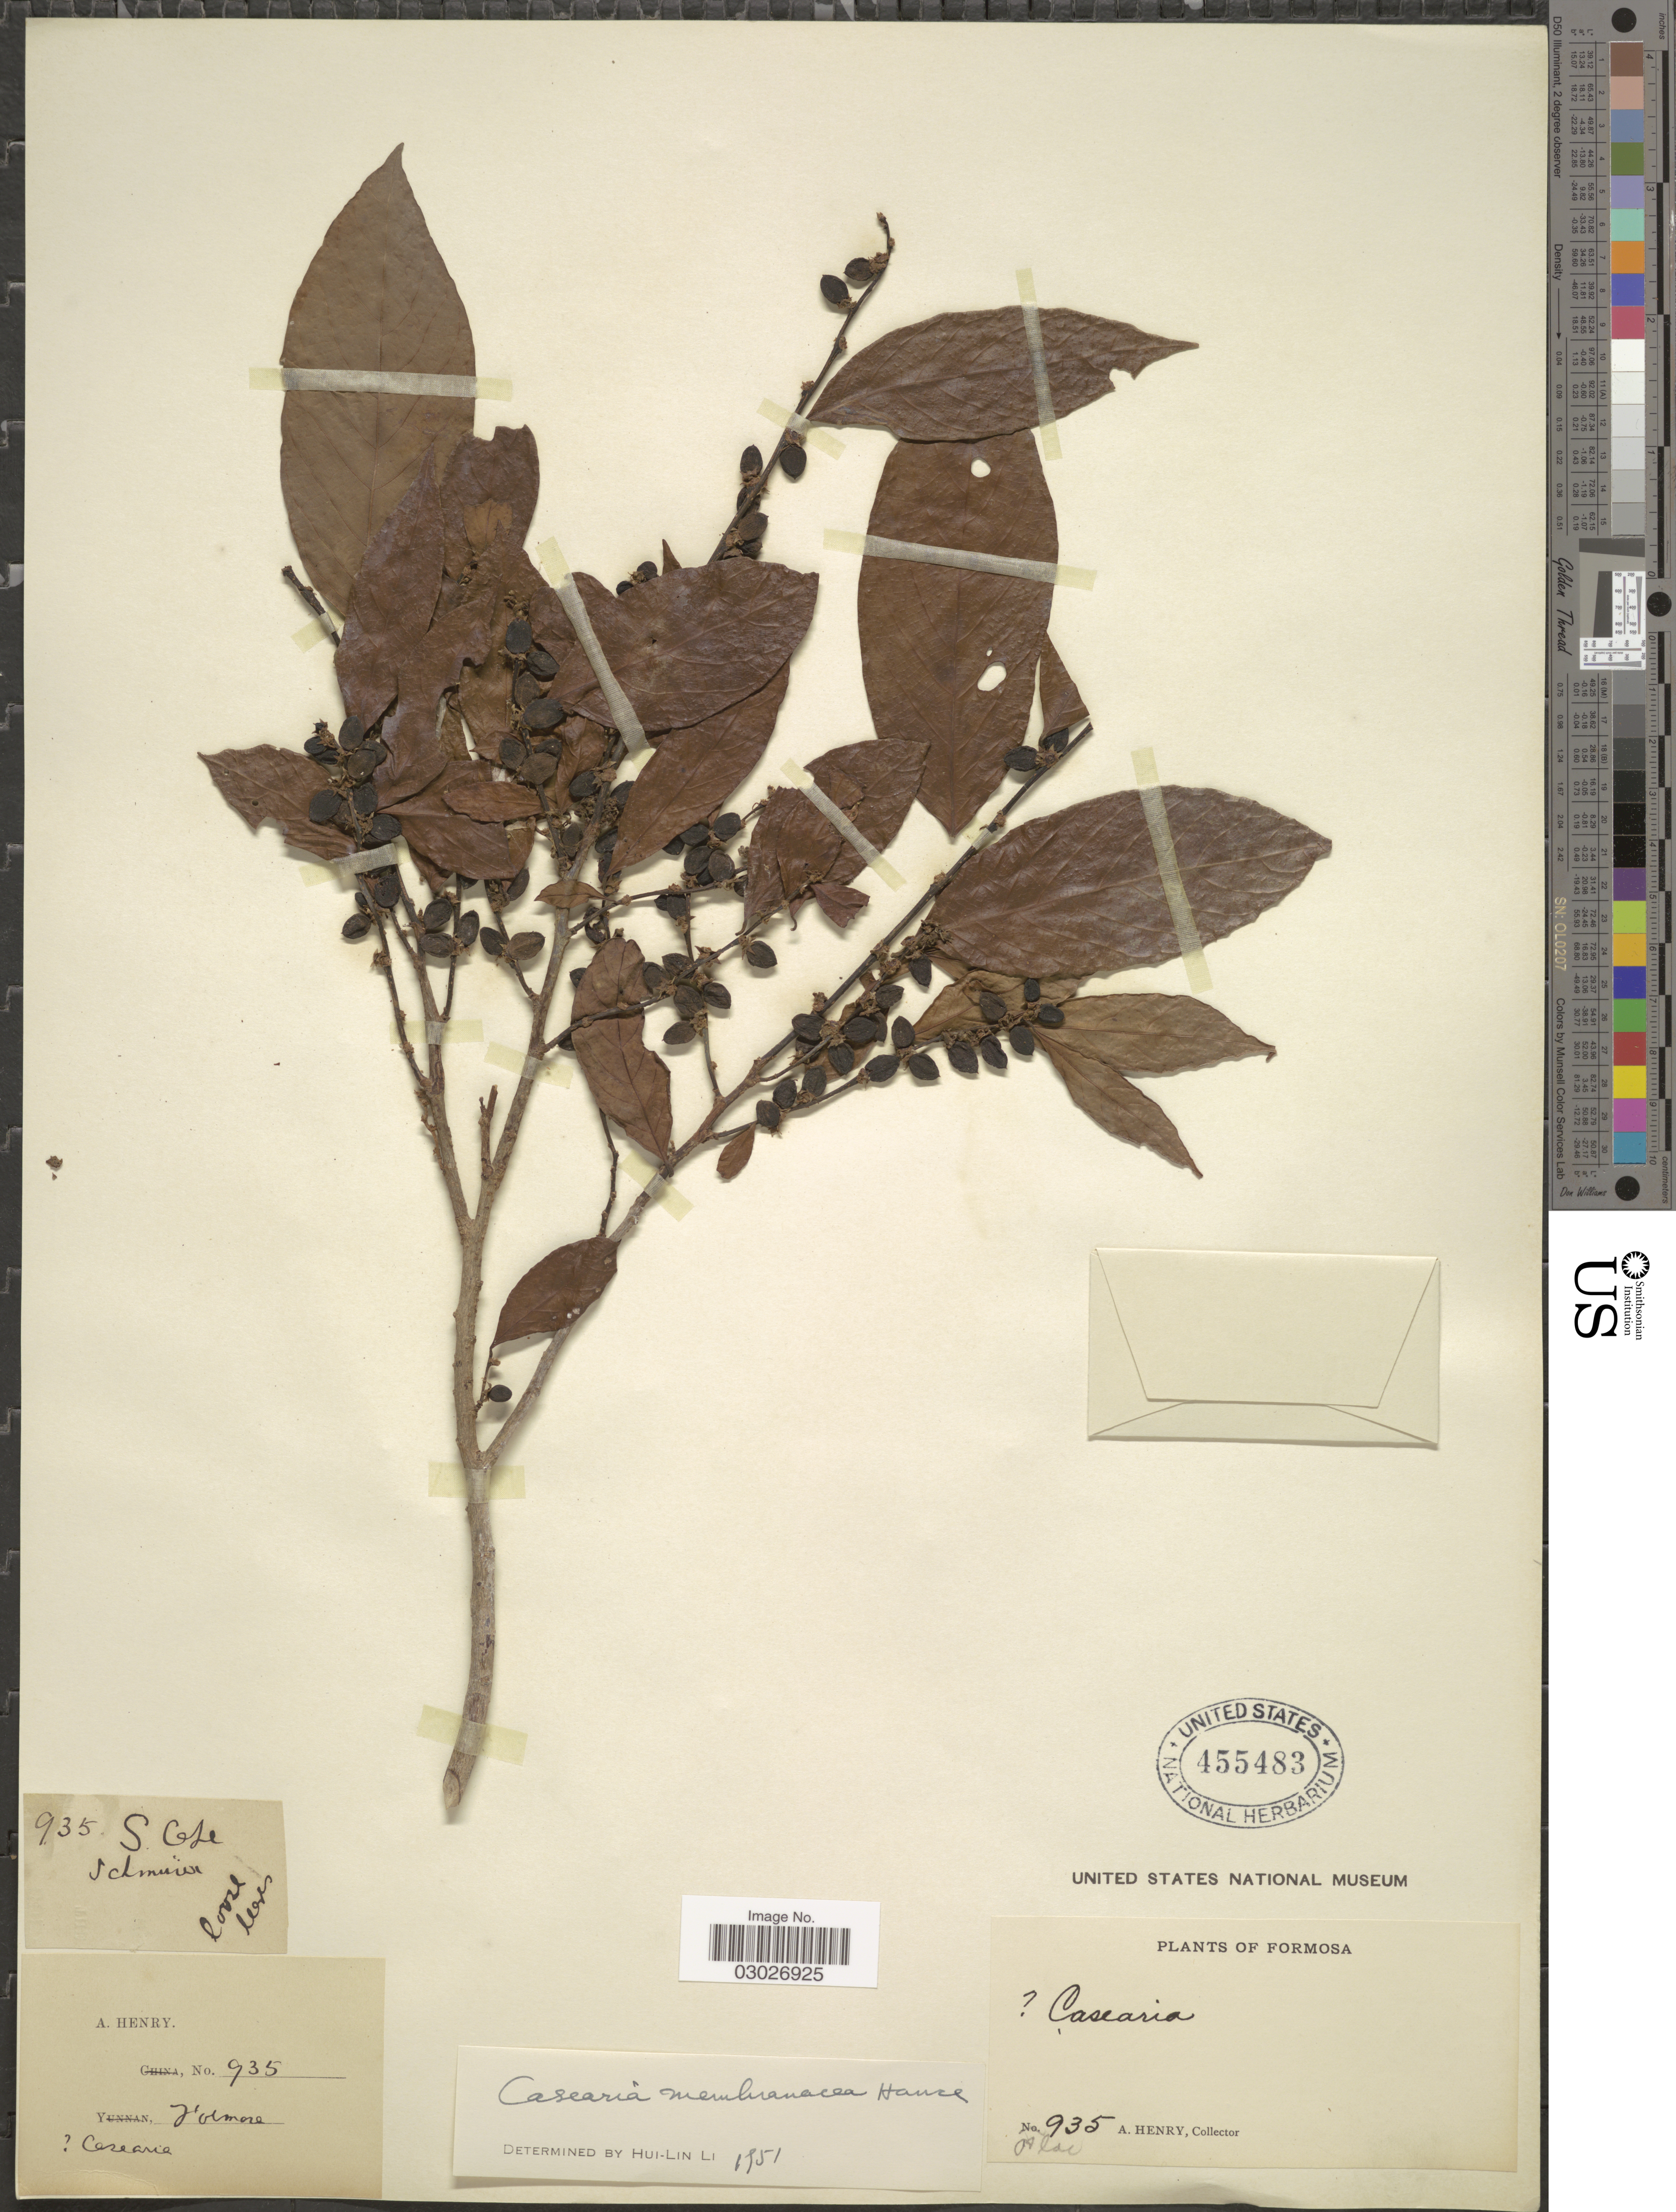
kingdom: Plantae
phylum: Tracheophyta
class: Magnoliopsida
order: Malpighiales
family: Salicaceae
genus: Casearia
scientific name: Casearia merrillii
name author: Hayata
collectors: A. Henry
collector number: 935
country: Taiwan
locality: Formosa.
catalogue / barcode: US 455483